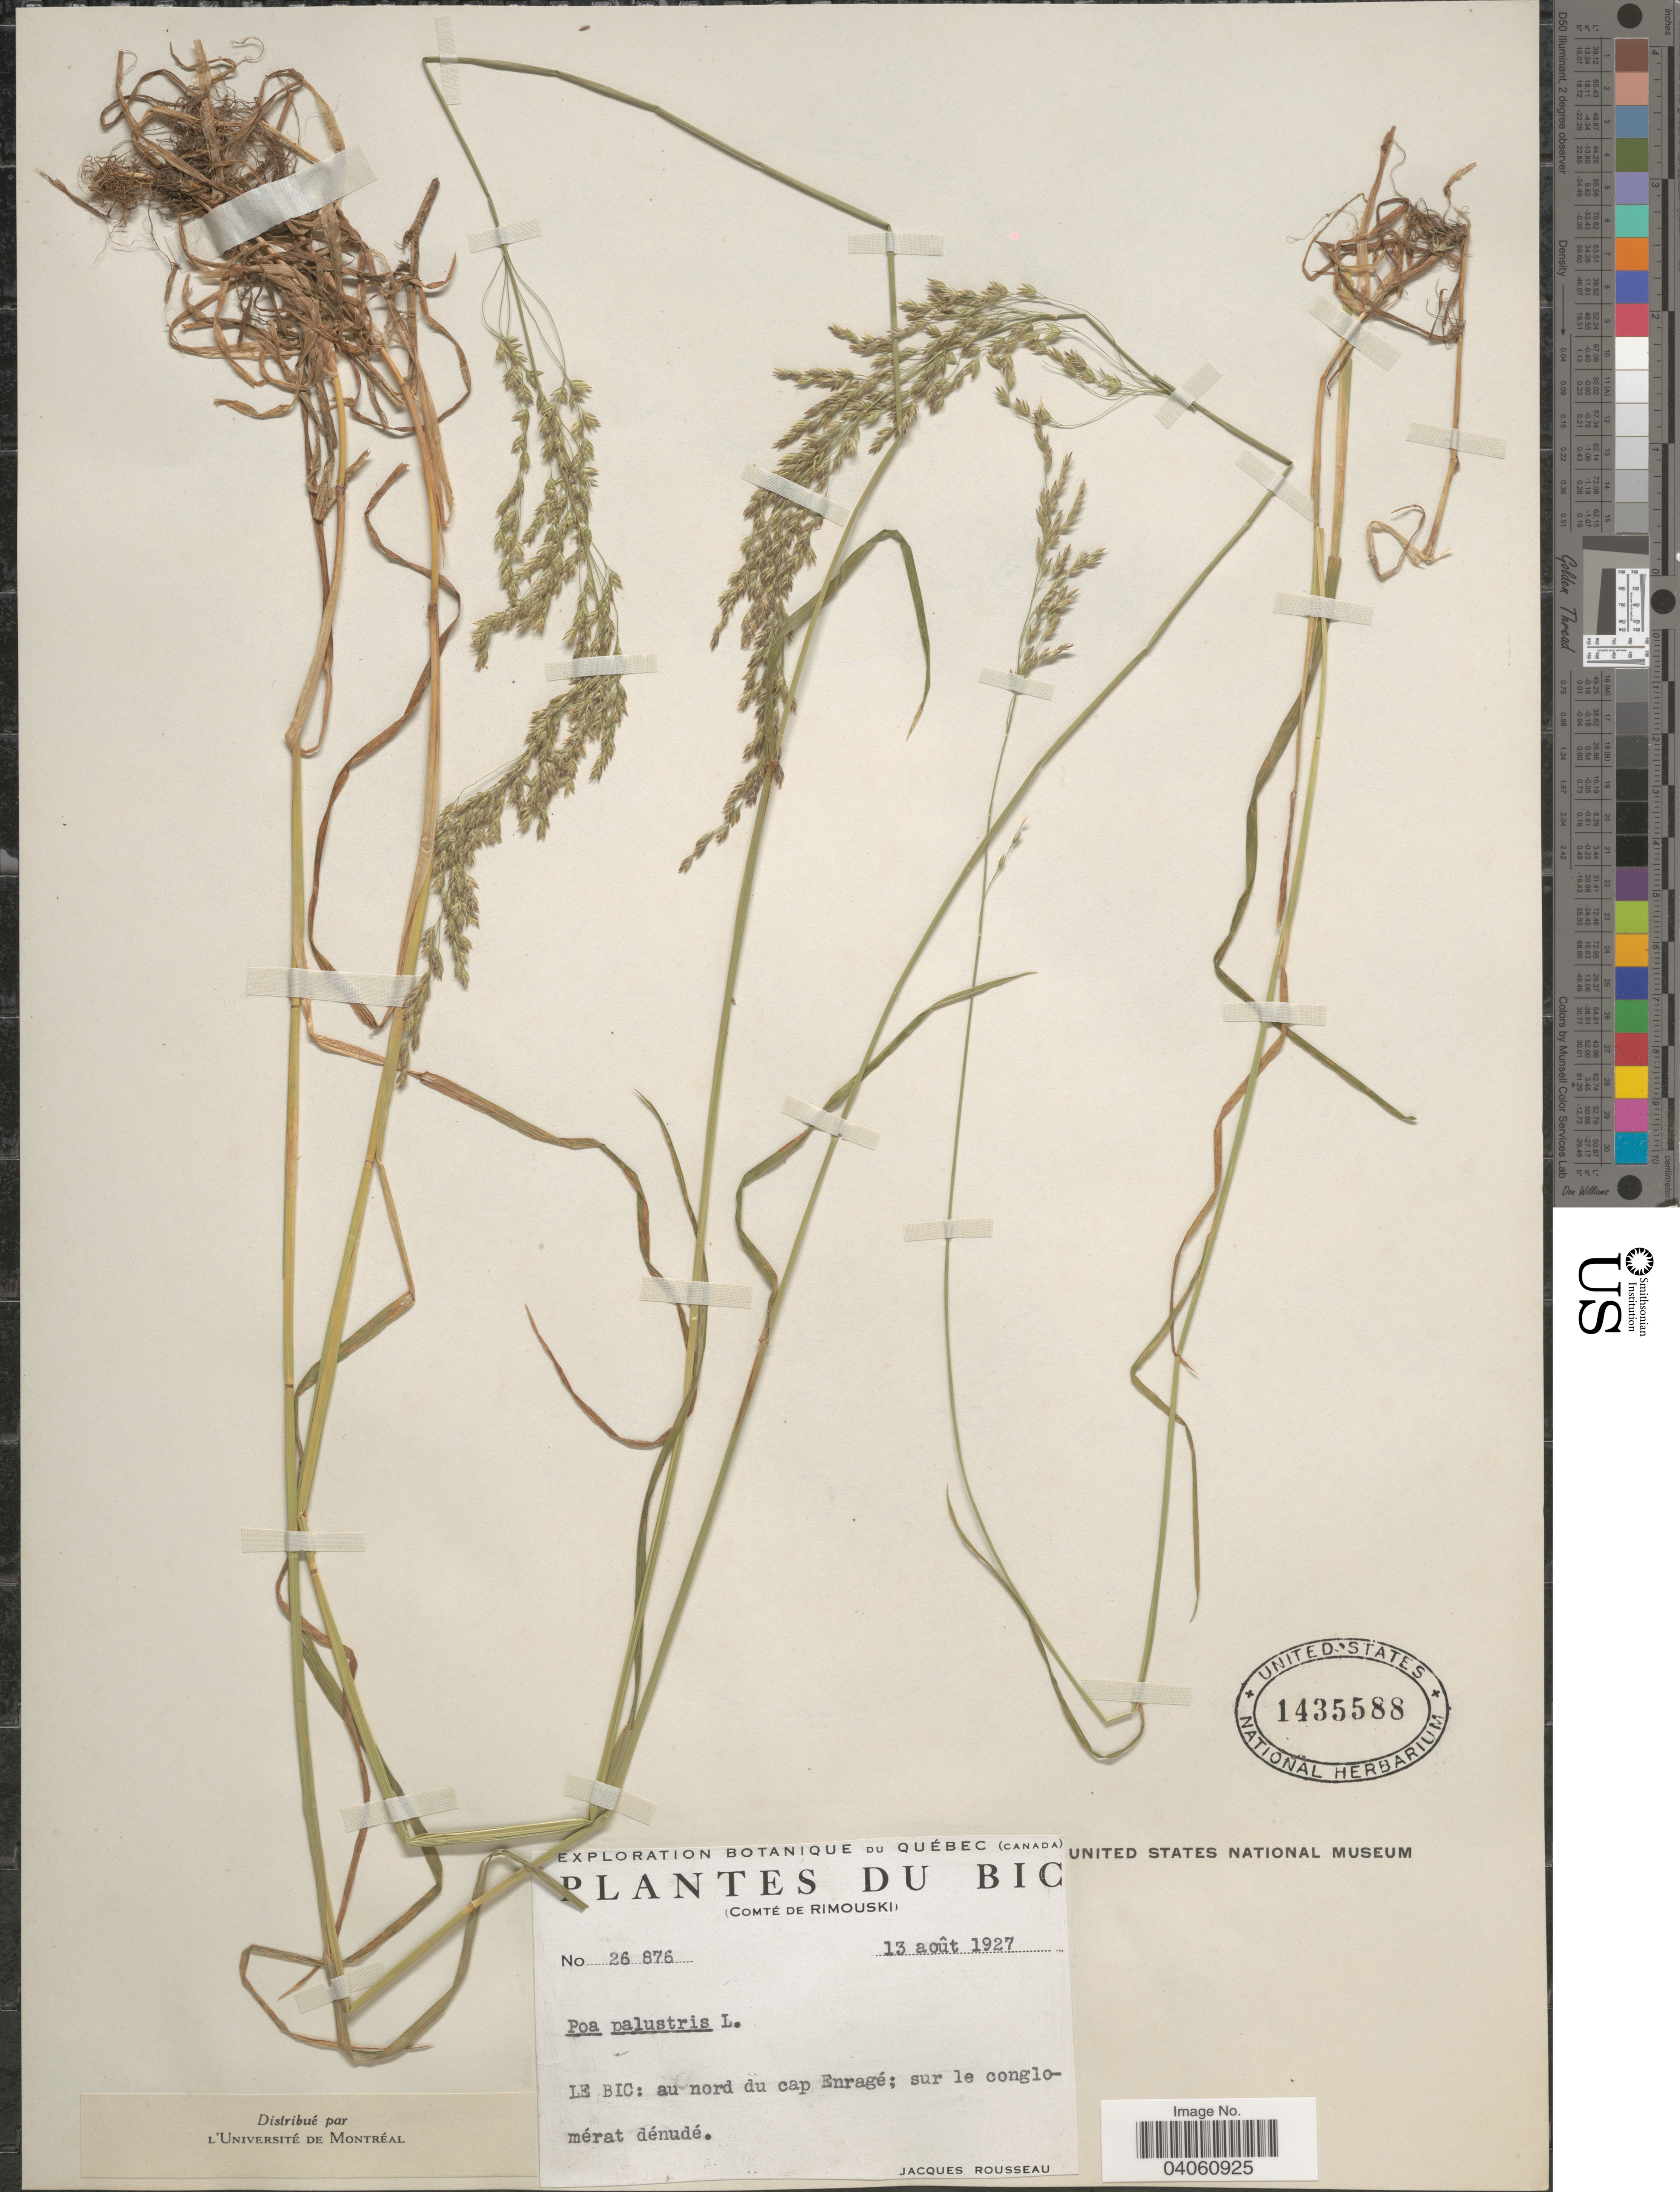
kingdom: Plantae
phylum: Tracheophyta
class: Liliopsida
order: Poales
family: Poaceae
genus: Poa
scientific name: Poa palustris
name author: L.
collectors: J. Rousseau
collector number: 26876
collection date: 1927-08-13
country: Canada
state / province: Quebec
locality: BIC. (Comté de Rimouski). Le Bic: au nord du cap Enragé; sur le conglomérat dénudé.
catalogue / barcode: US 1435588